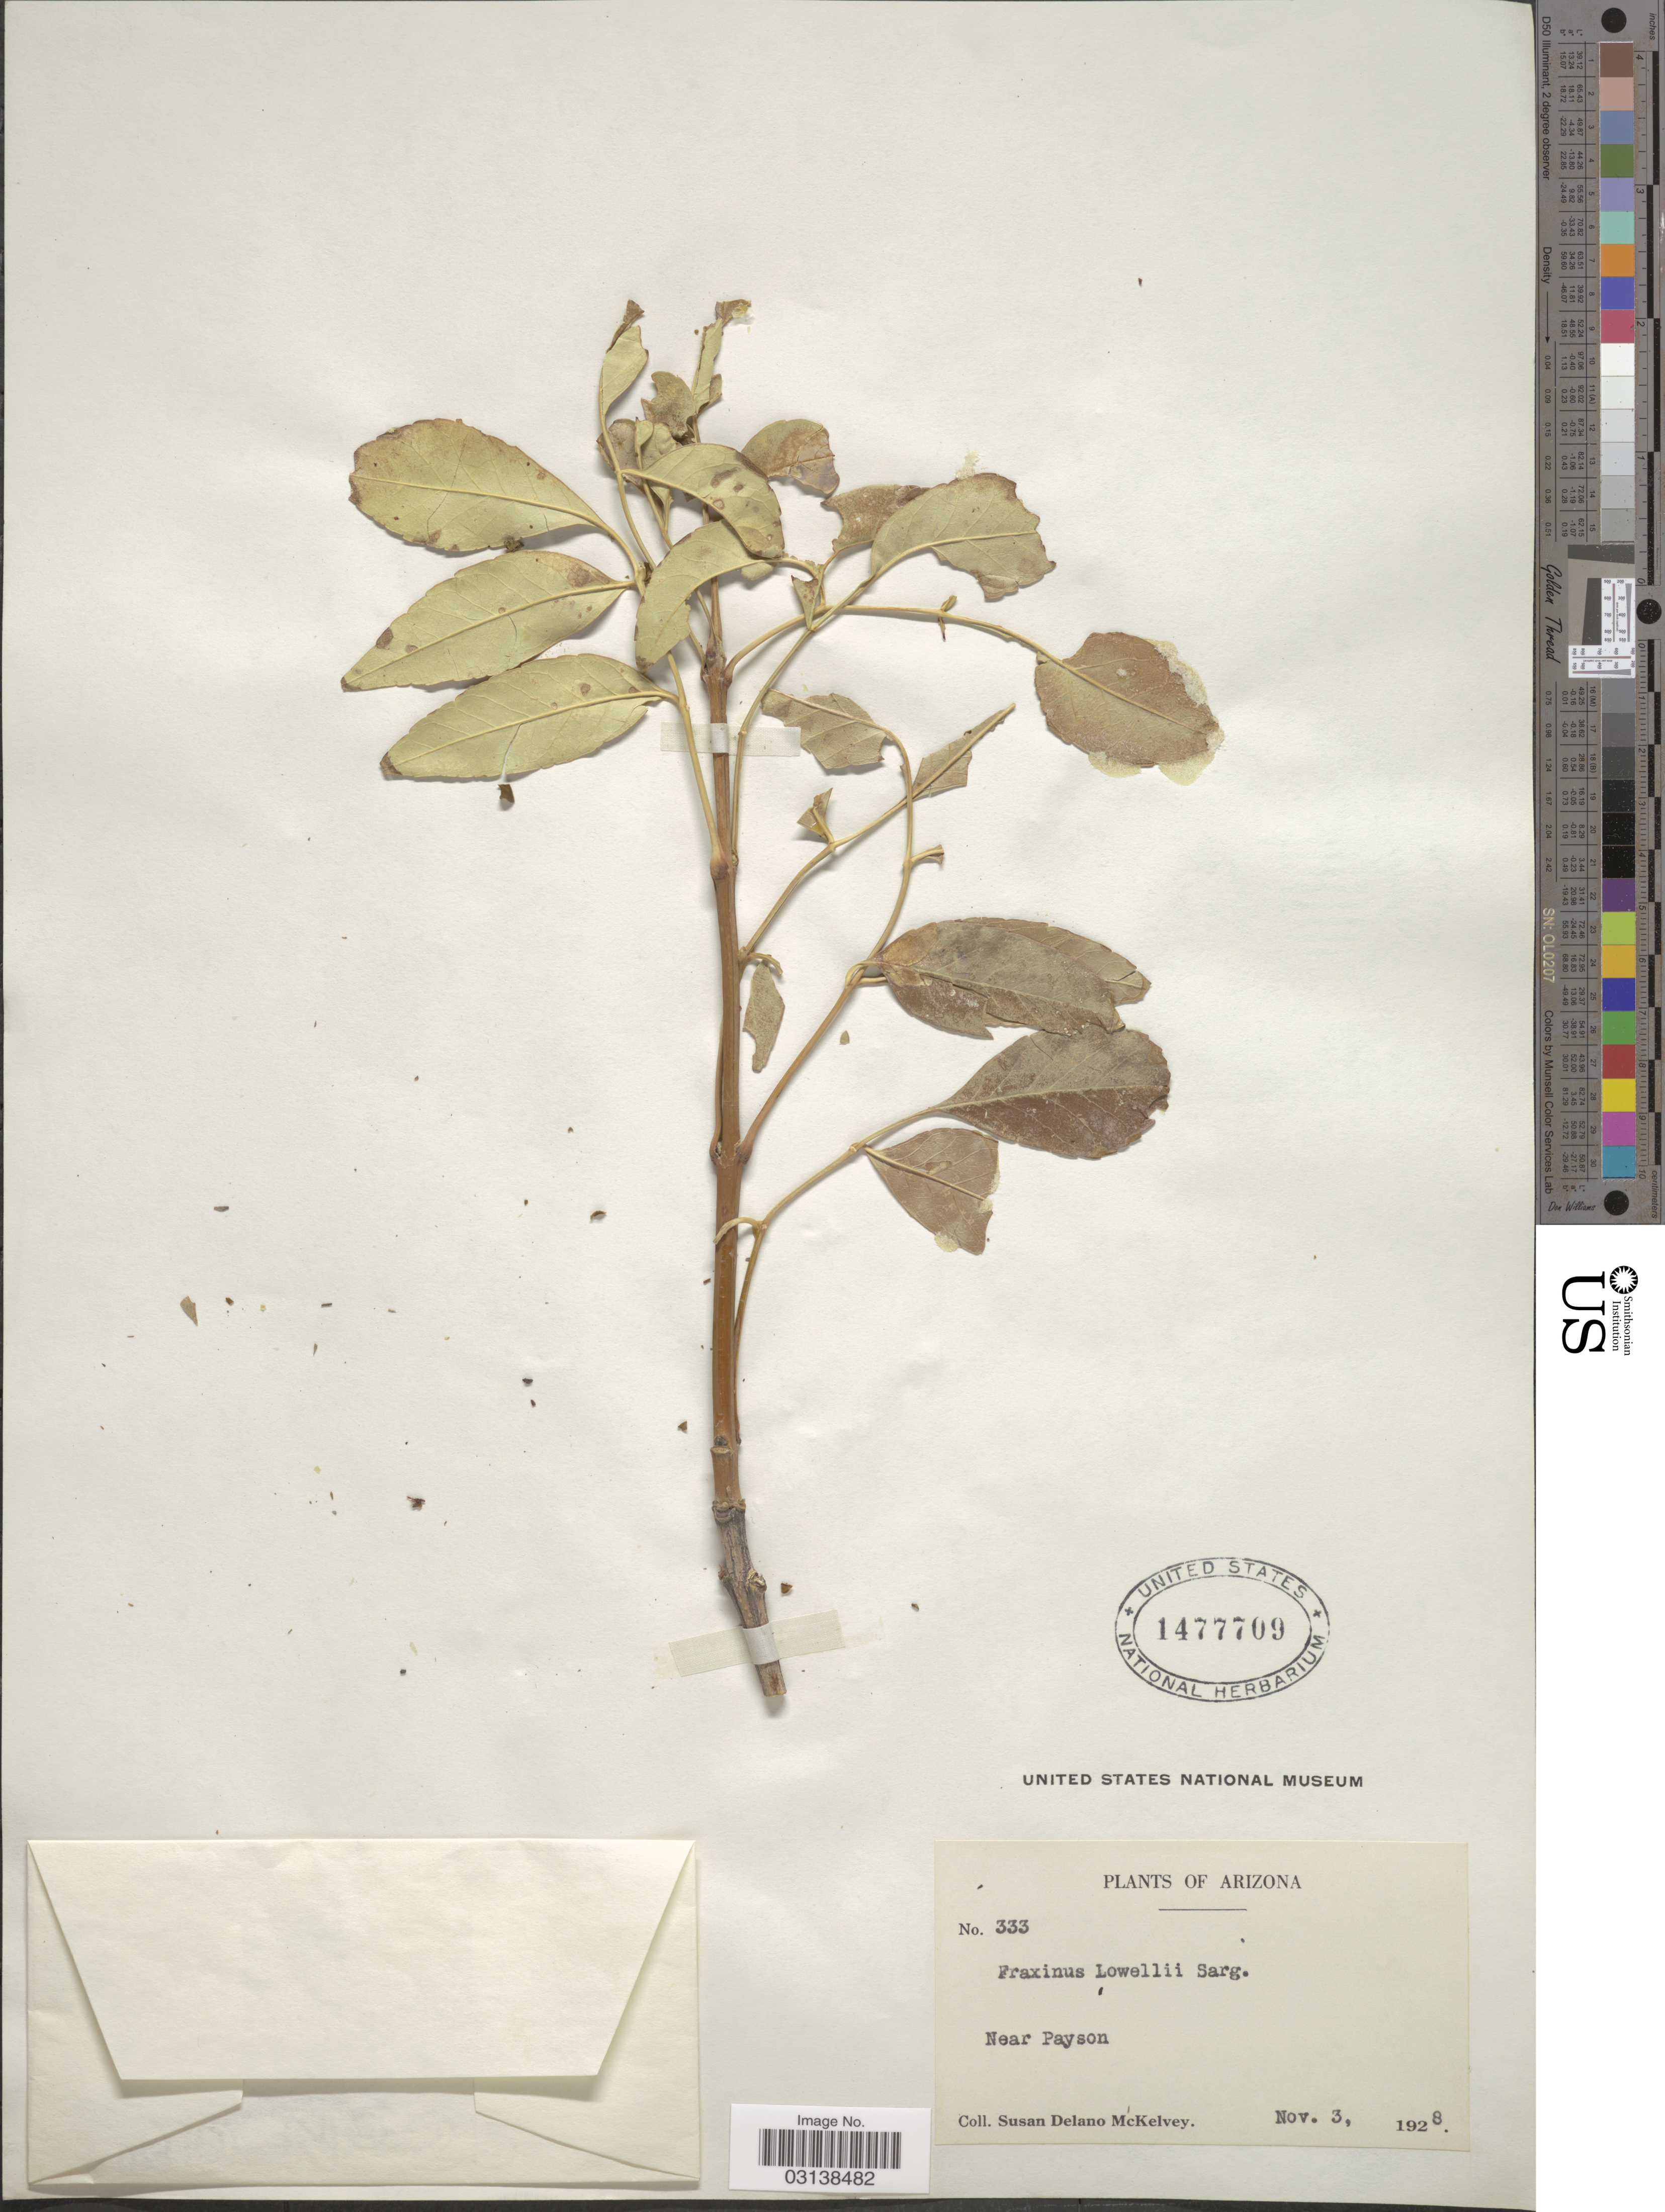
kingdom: Plantae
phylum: Tracheophyta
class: Magnoliopsida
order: Lamiales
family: Oleaceae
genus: Fraxinus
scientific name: Fraxinus anomala var. lowellii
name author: (Sarg. ex Rehder) Little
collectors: S. A. McKelvey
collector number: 333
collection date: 1928-11-03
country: United States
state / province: Arizona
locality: Near Payson.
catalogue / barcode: US 1477709